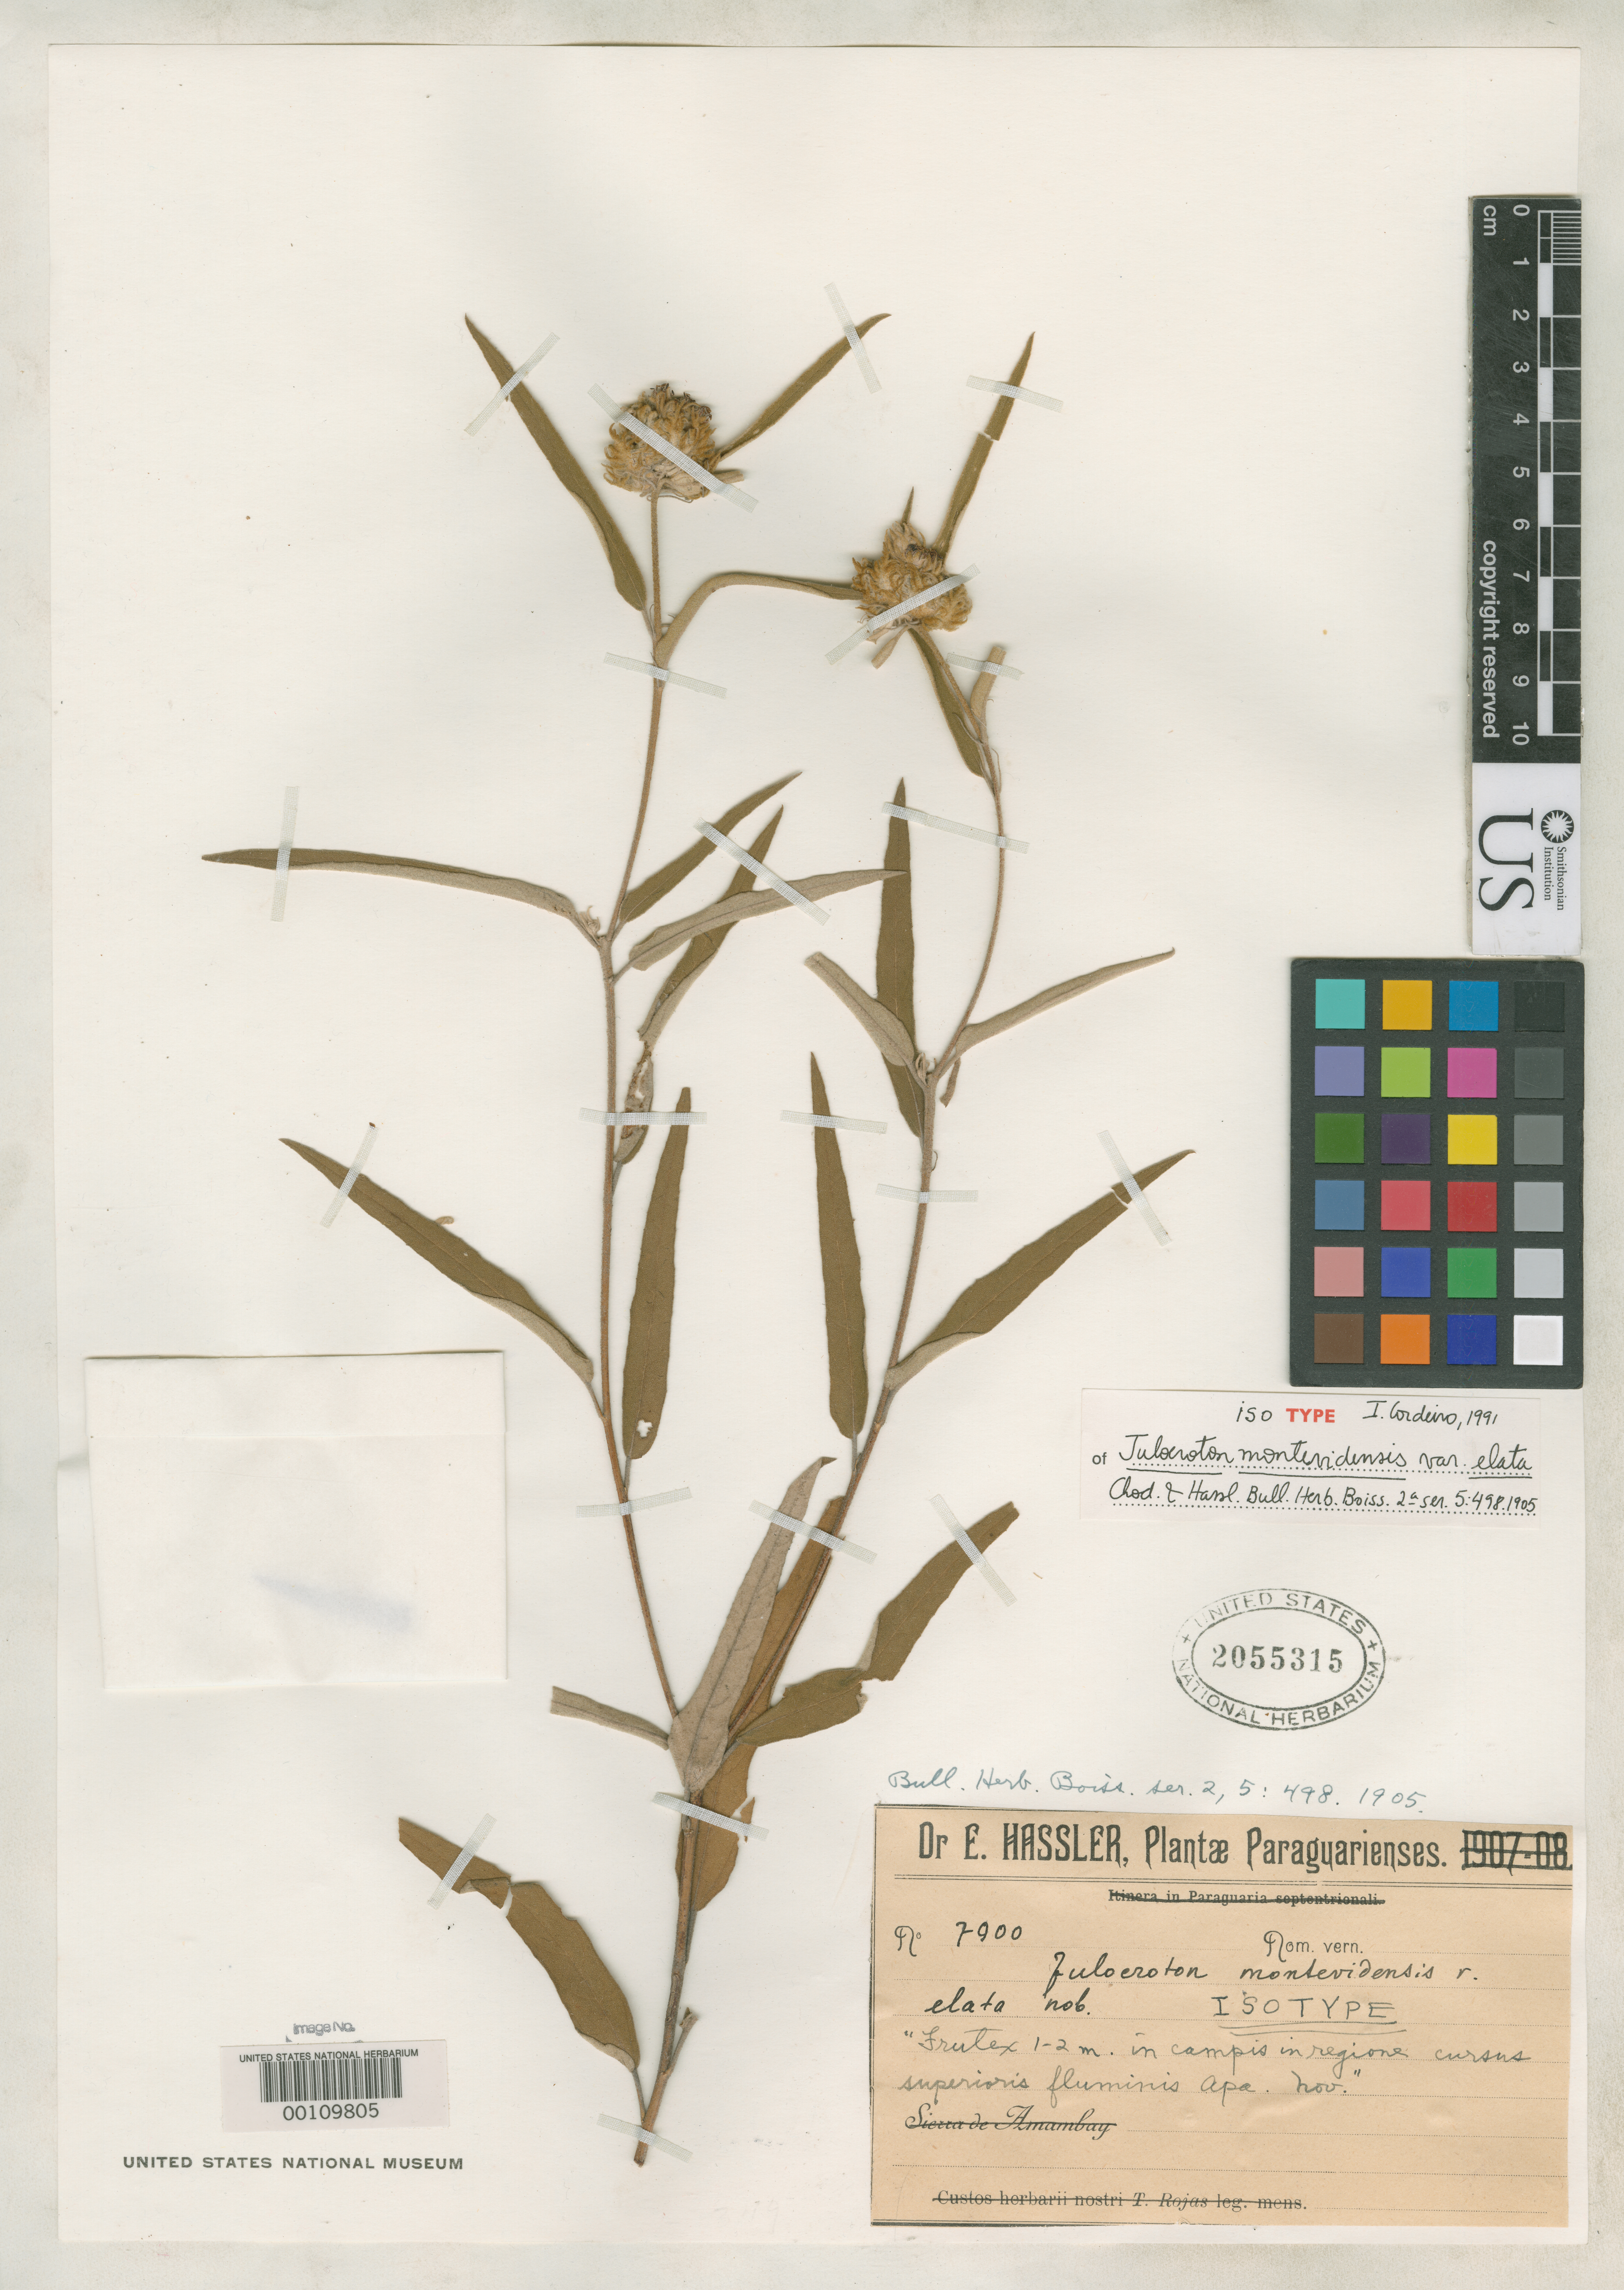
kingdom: Plantae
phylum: Tracheophyta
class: Magnoliopsida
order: Malpighiales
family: Euphorbiaceae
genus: Julocroton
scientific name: Julocroton montevidensis var. elata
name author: Chodat & Hassl.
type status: Isotype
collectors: E. Hassler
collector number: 7900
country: Paraguay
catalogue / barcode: US 2055315